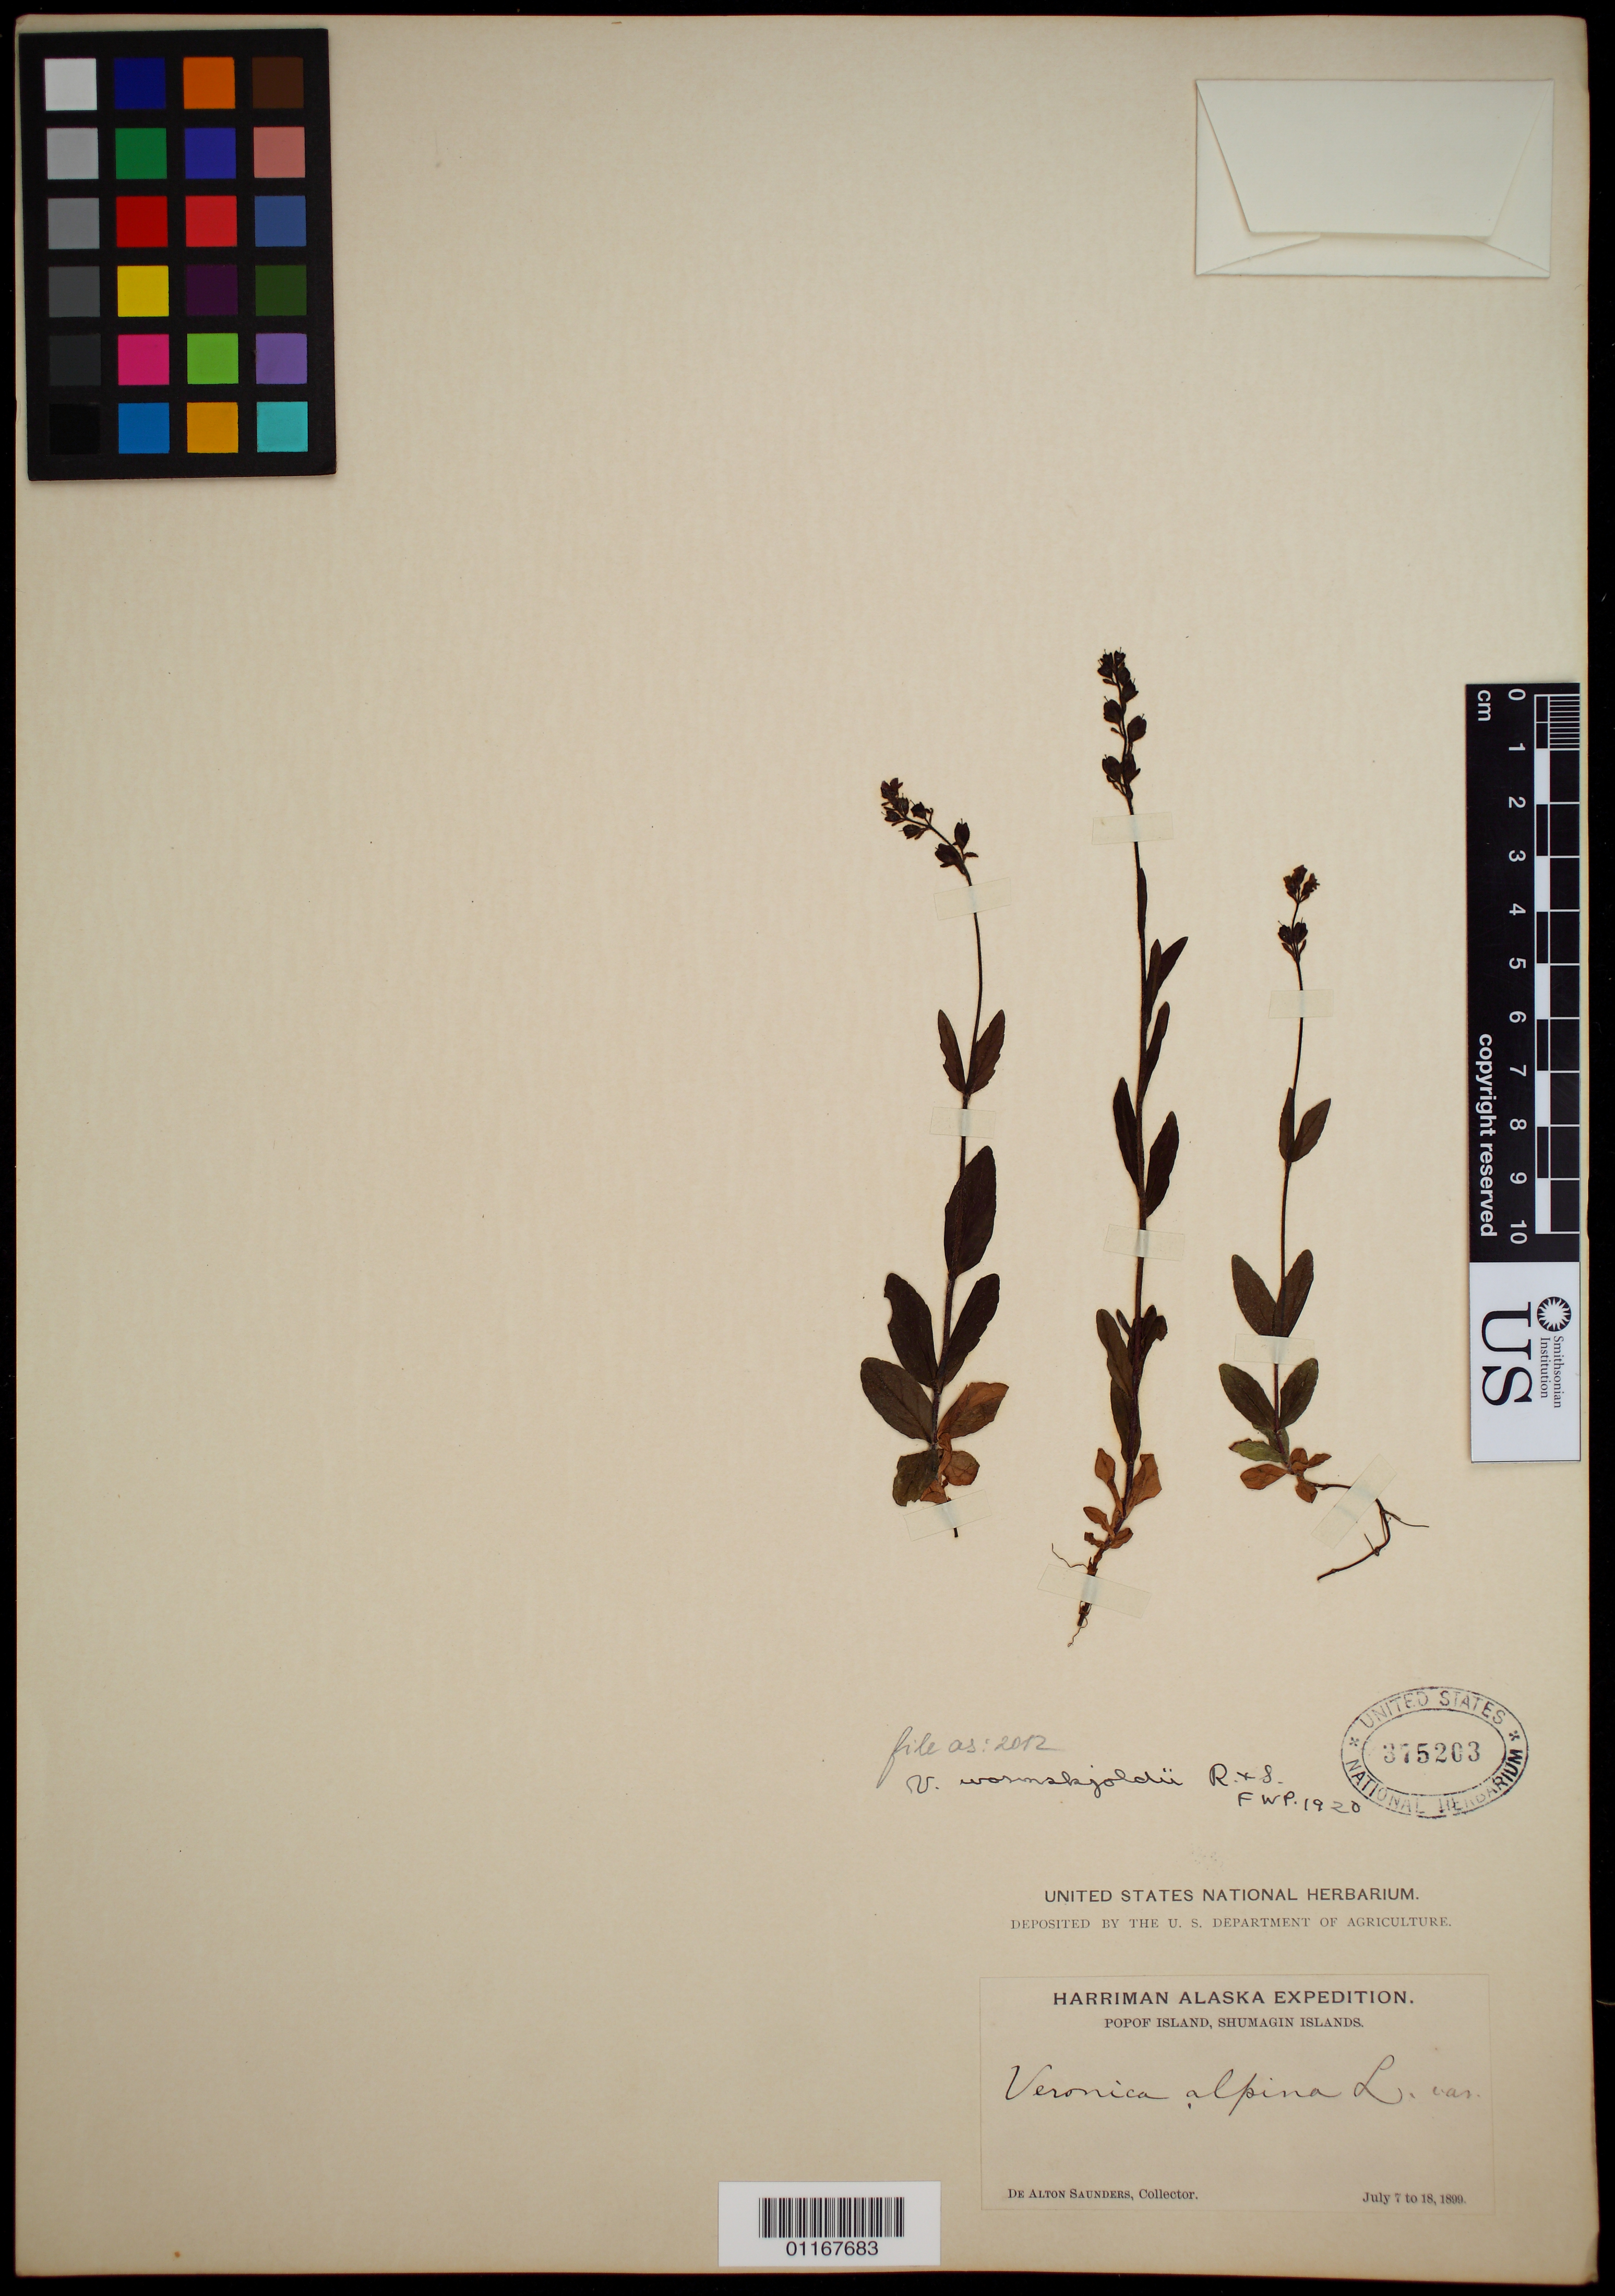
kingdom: Plantae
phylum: Tracheophyta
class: Magnoliopsida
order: Lamiales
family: Plantaginaceae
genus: Veronica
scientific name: Veronica wormskjoldii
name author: Roem. & Schult.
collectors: D. Saunders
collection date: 1899-07-07/1899-07-18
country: United States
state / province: Alaska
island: Popof Island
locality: Popof Island, Shumagin Islands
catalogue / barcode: US 375203